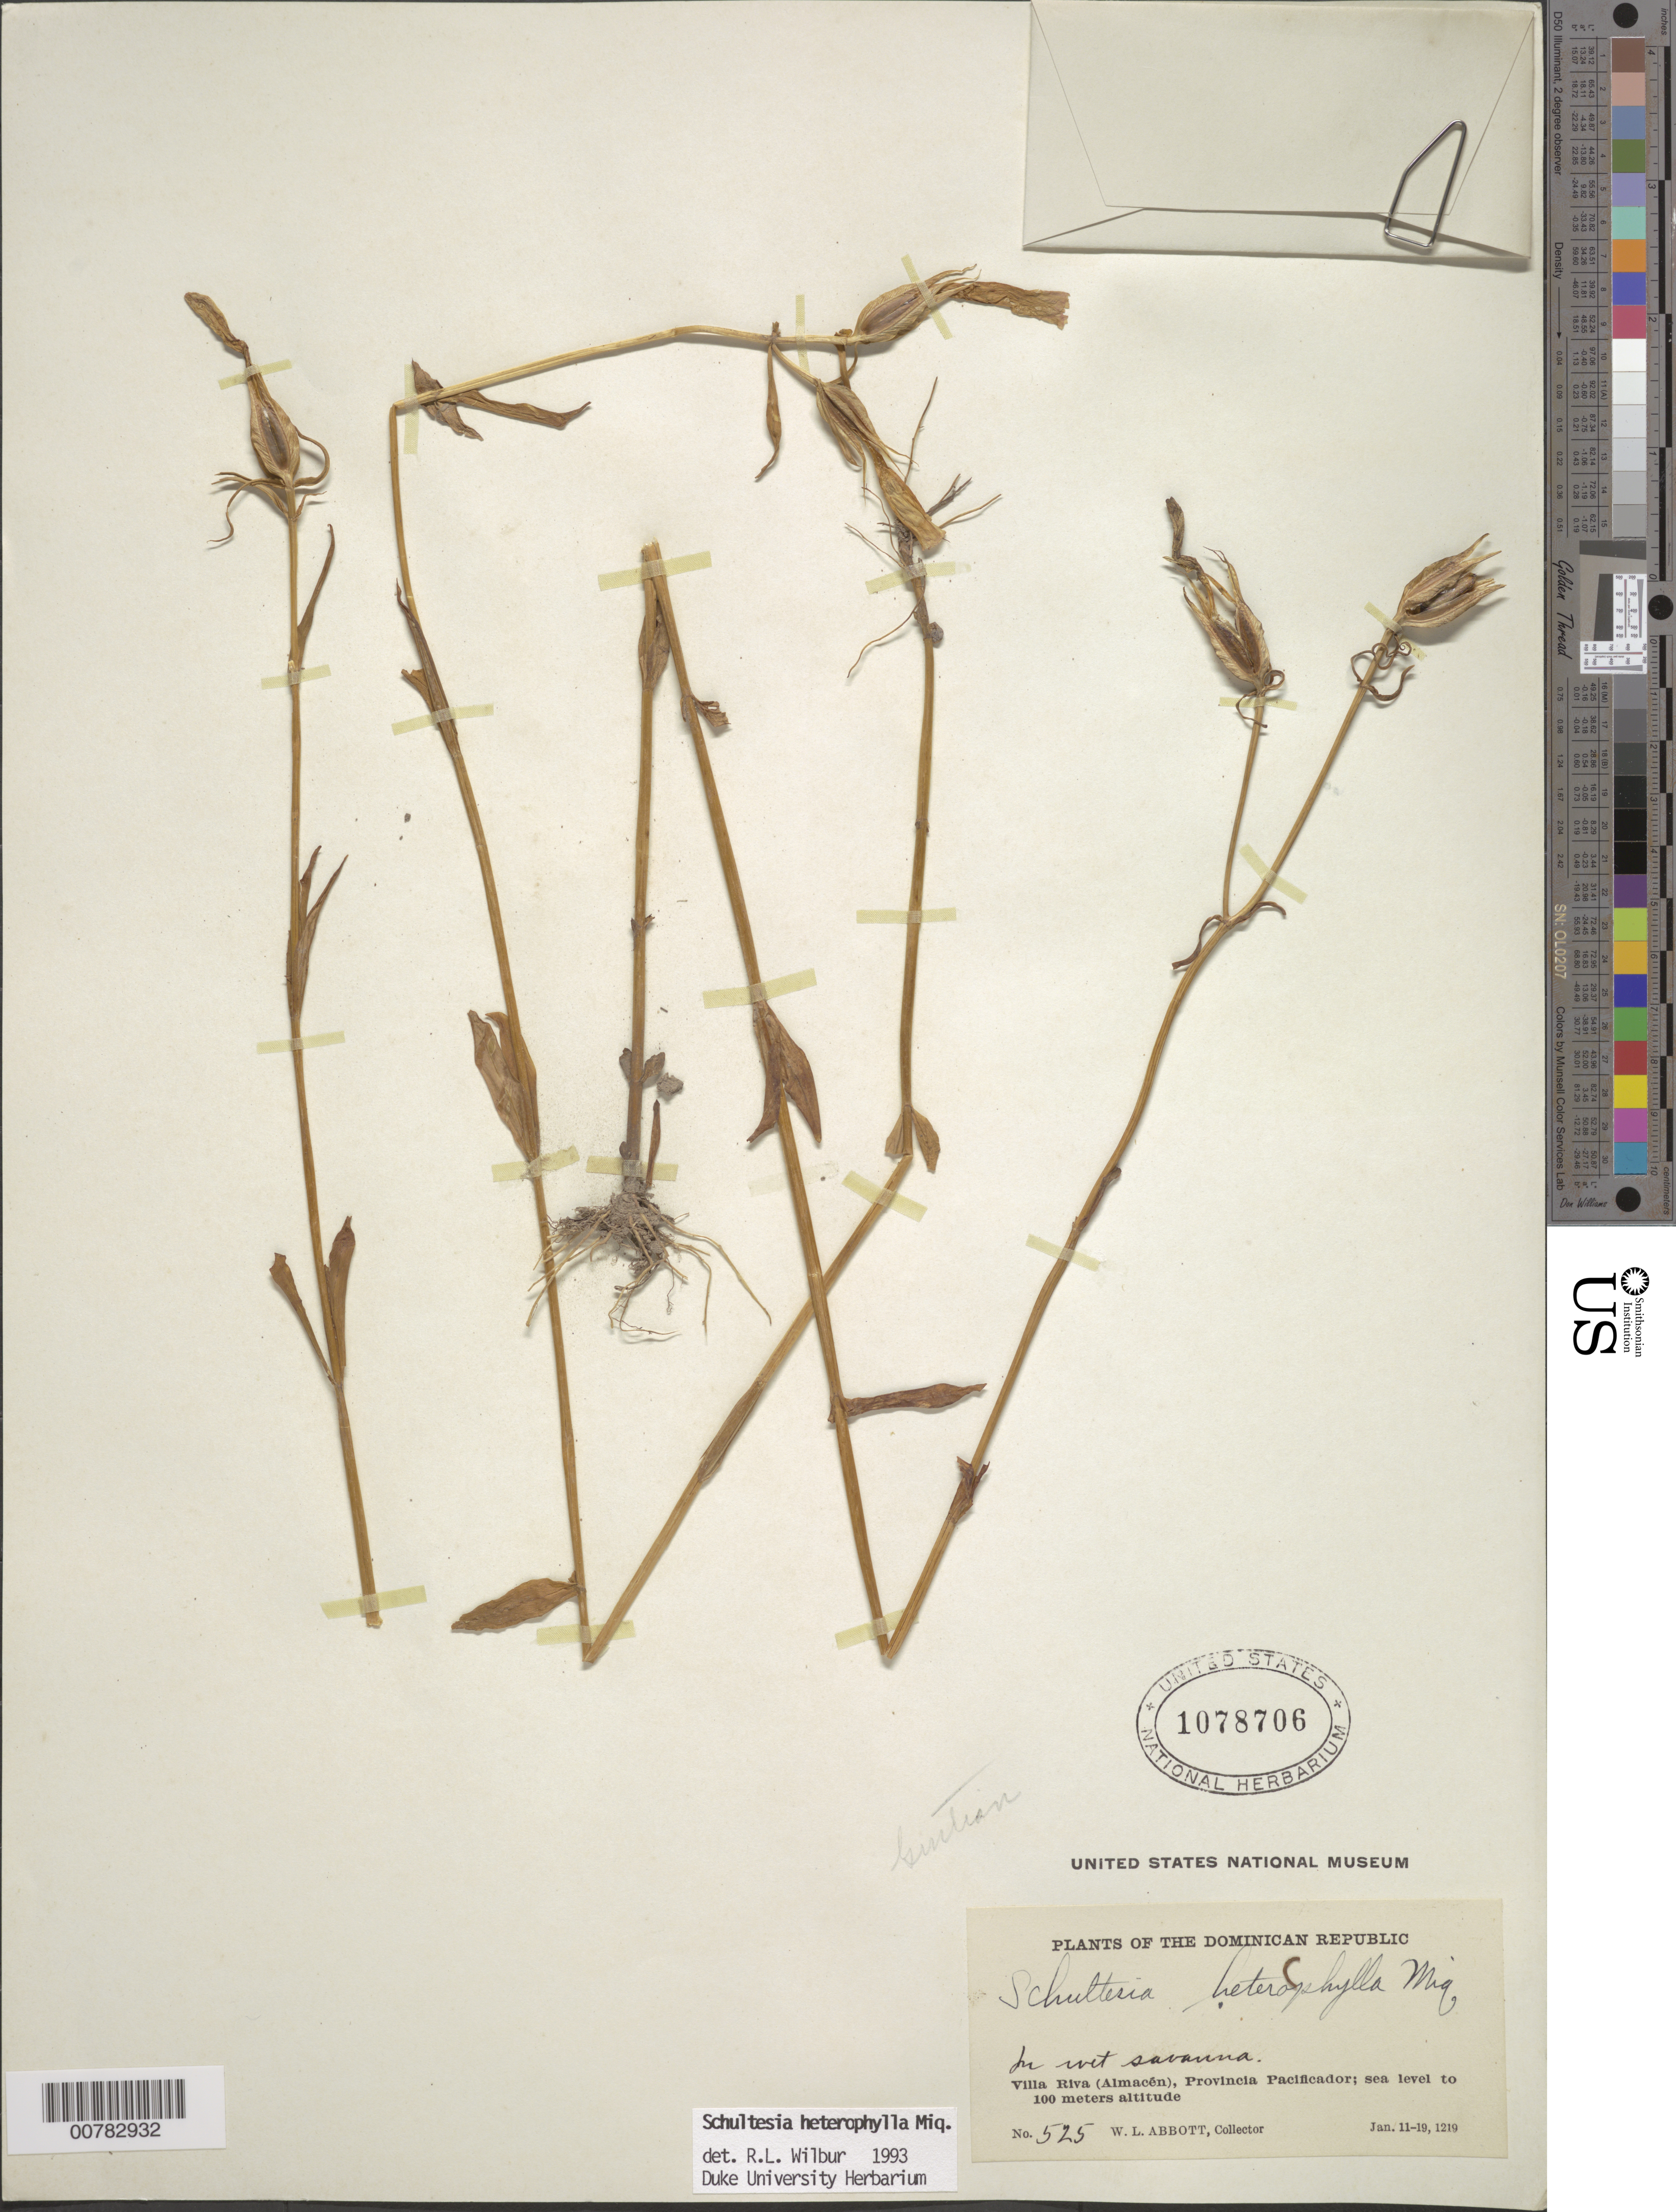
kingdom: Plantae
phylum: Tracheophyta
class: Magnoliopsida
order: Gentianales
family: Gentianaceae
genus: Schultesia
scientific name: Schultesia brachyptera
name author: Cham.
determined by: Franklin, E.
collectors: W. L. Abbott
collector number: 525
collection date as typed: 11 Jan 1910 to 19 Jan 1921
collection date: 1910-01-11/1921-01-19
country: Dominican Republic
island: Hispaniola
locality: Province of Pacificador?, Villa Riva (Almacén).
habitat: In wet savanna.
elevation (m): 0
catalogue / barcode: US 1078706